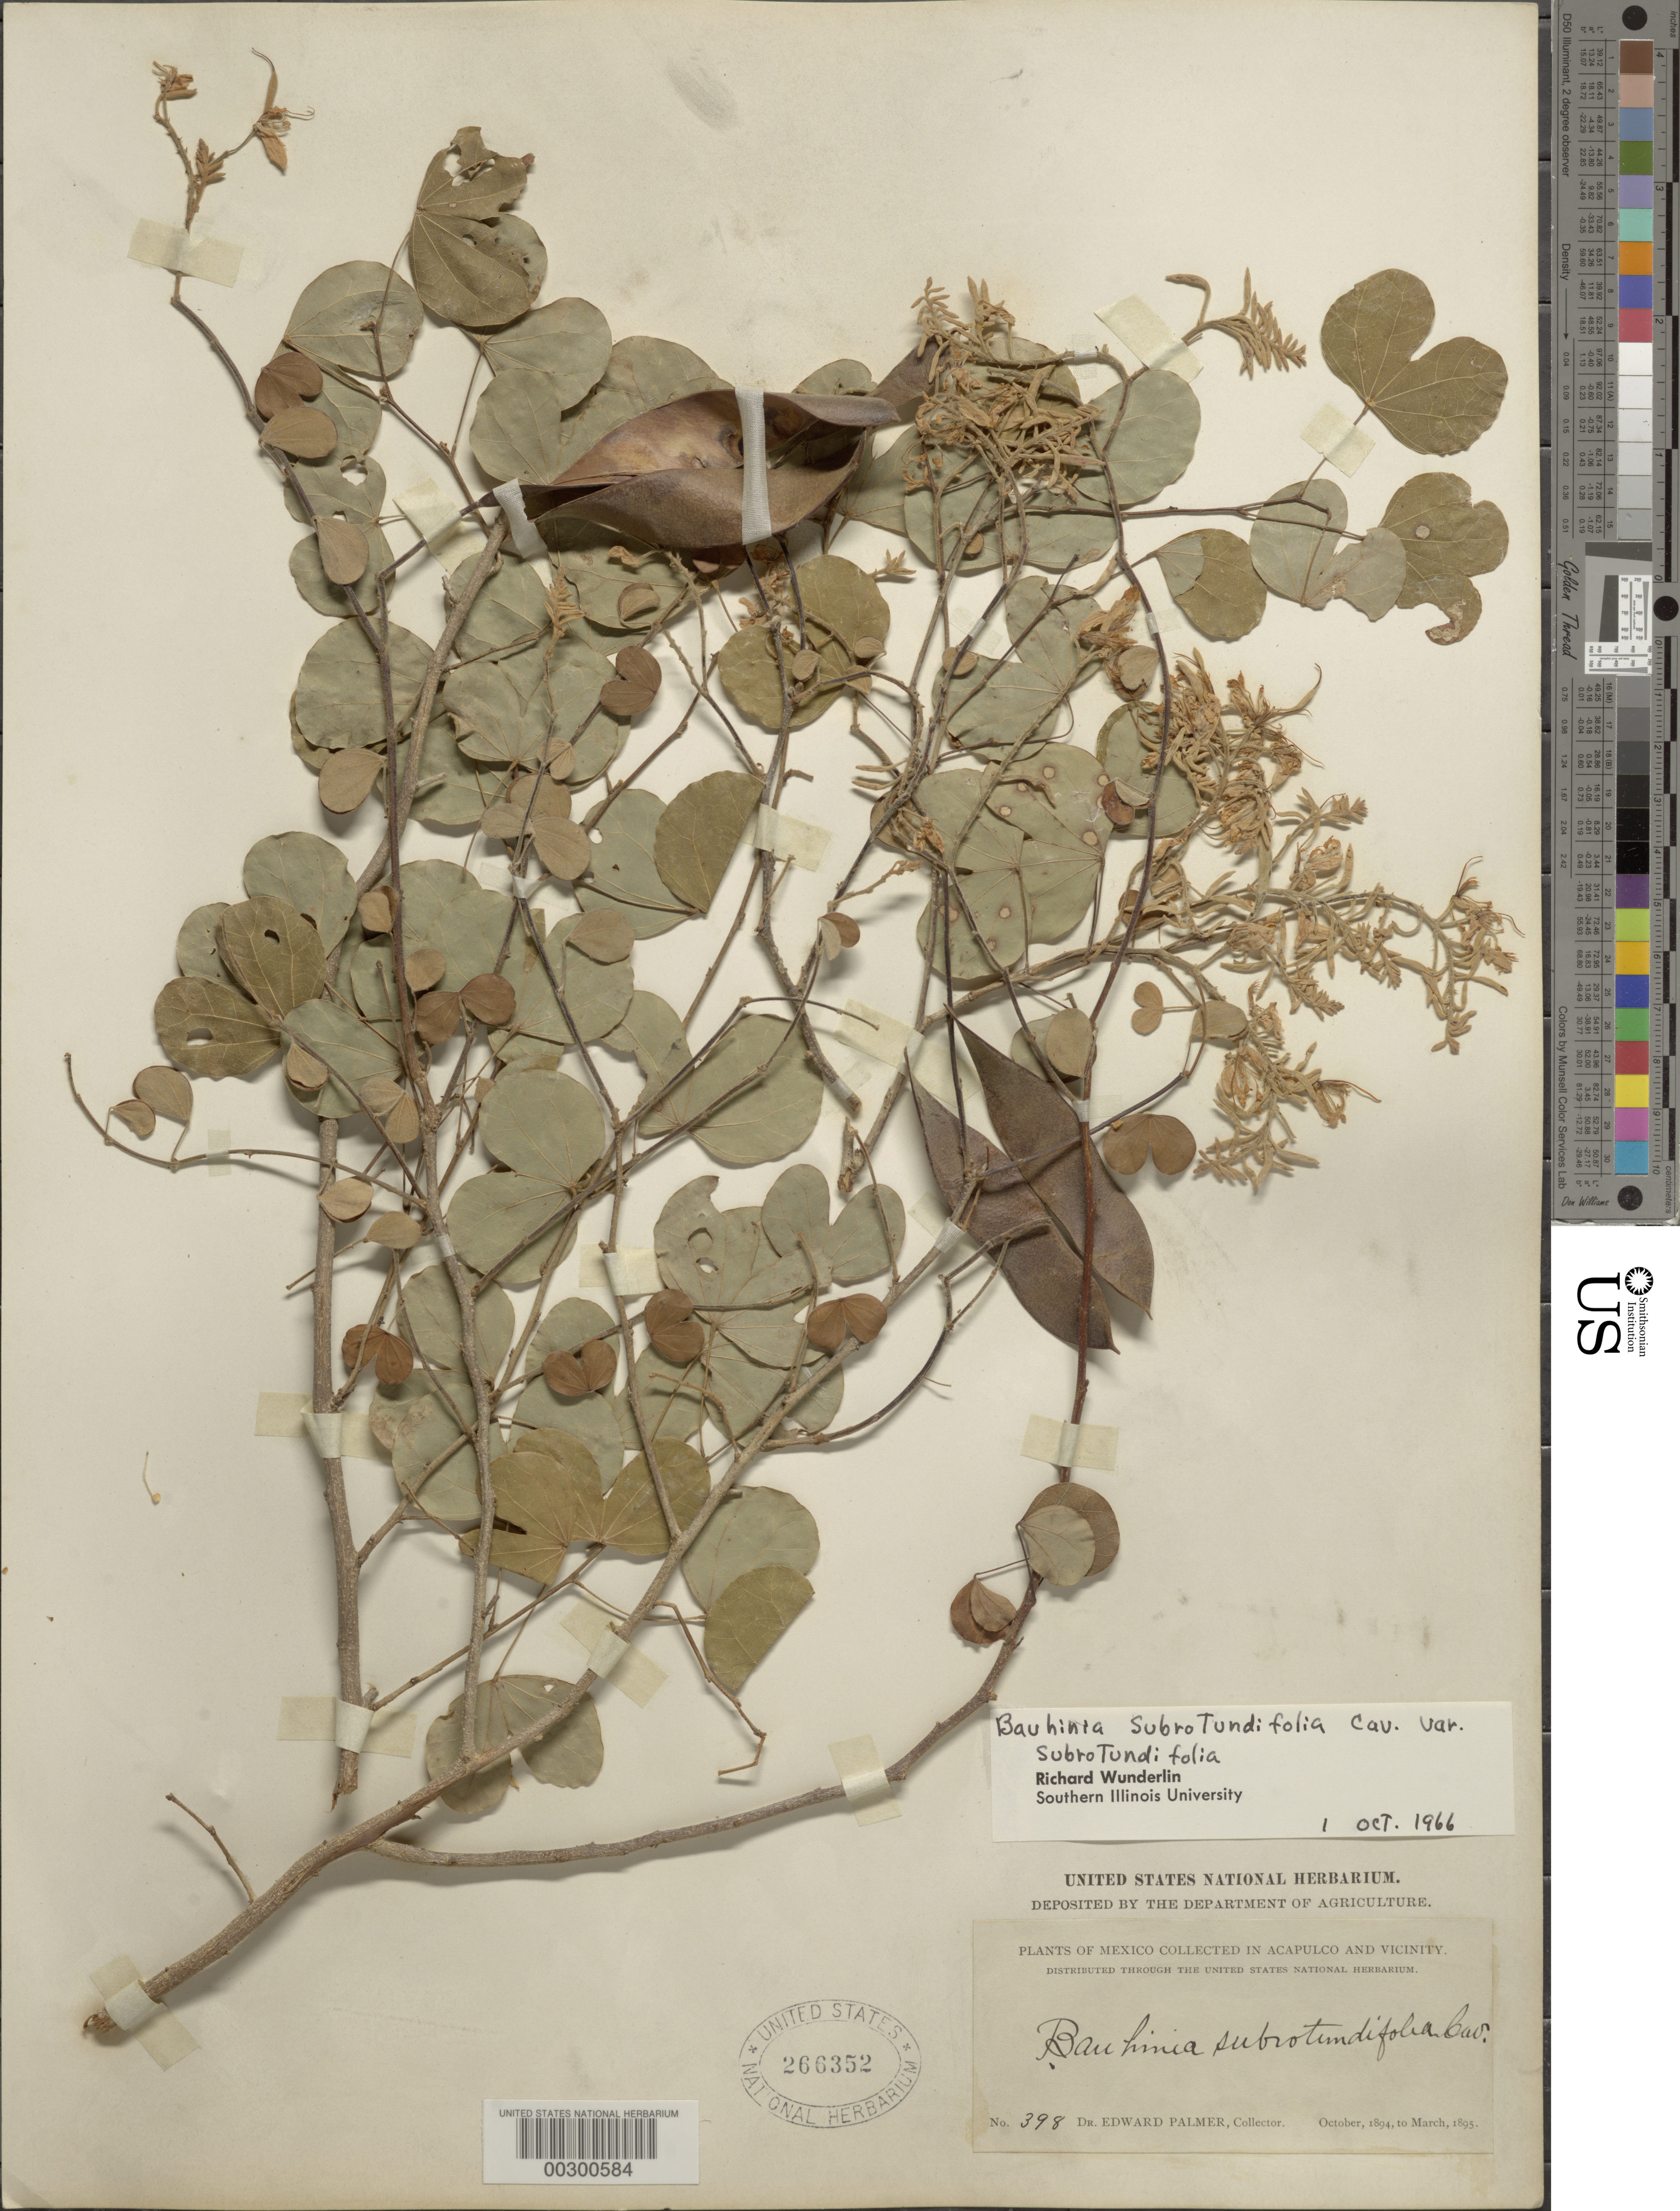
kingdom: Plantae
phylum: Tracheophyta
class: Magnoliopsida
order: Fabales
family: Fabaceae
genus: Bauhinia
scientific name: Bauhinia subrotundifolia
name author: Cav.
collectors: E. Palmer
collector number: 398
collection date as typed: Oct 1894 to -- Mar 1895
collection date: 1894-10/1895-03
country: Mexico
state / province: Guerrero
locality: Acapulco and vicinity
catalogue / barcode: US 266352